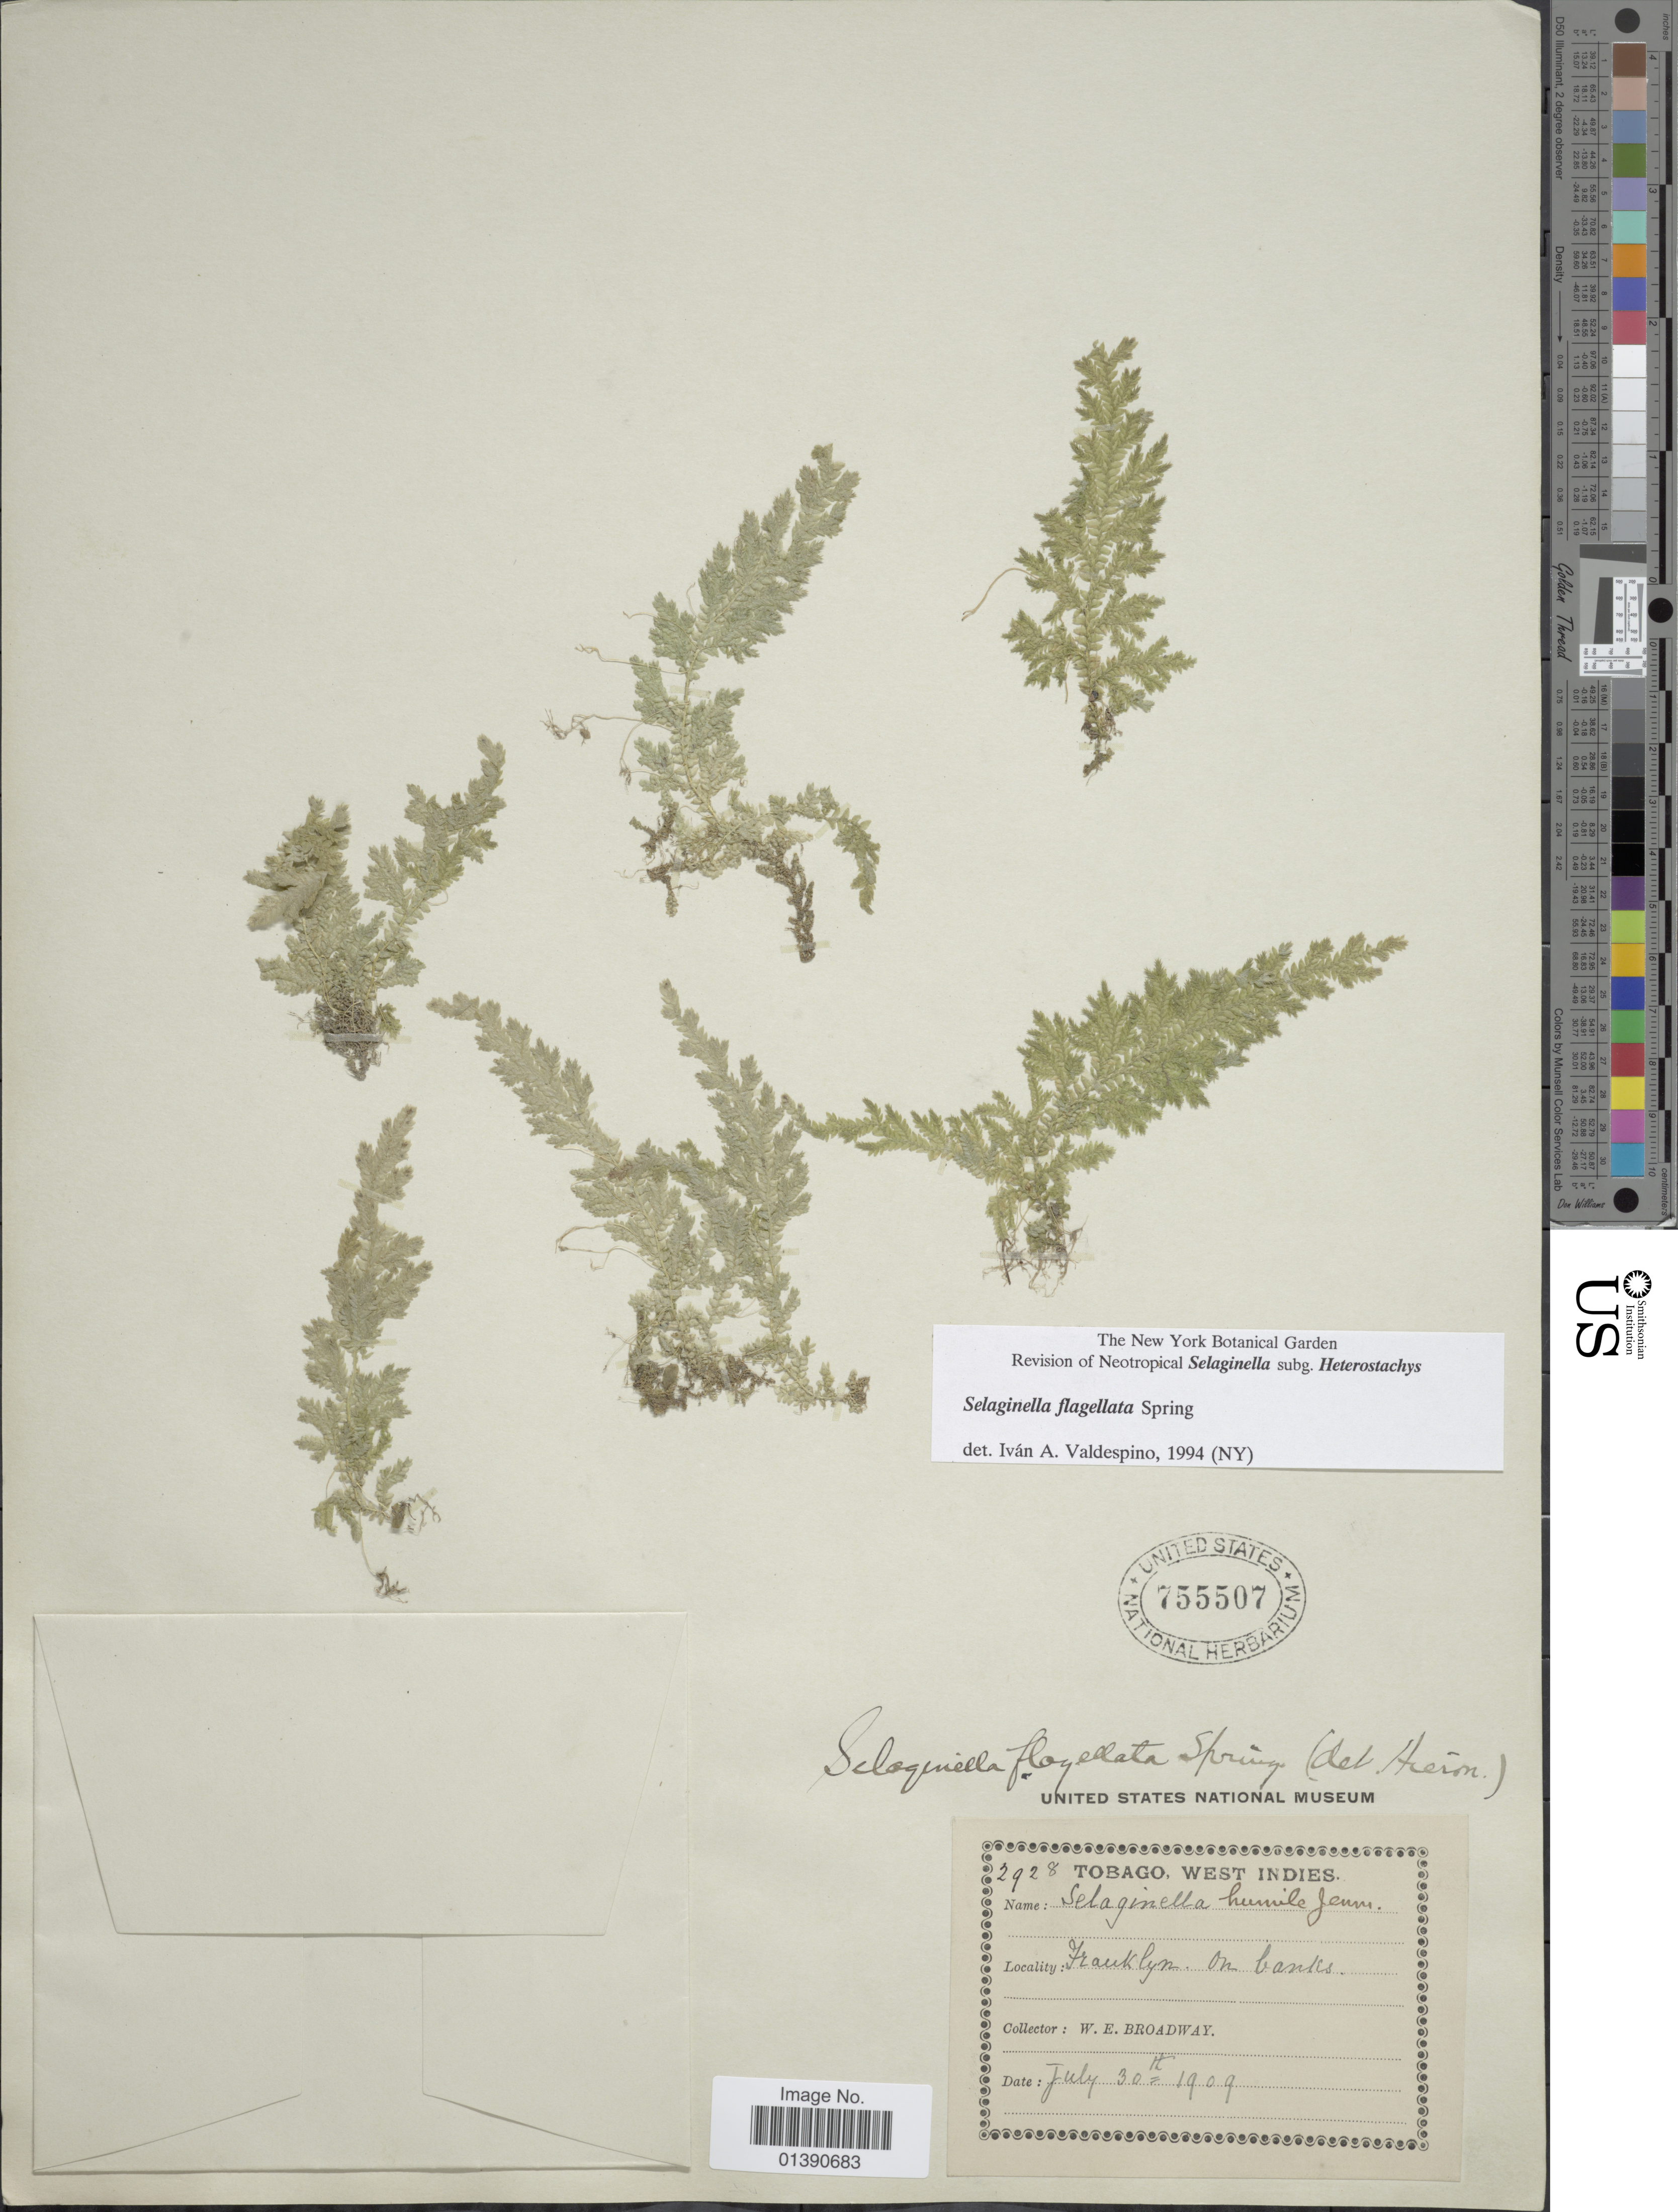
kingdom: Plantae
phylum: Tracheophyta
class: Lycopodiopsida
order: Selaginellales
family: Selaginellaceae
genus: Selaginella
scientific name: Selaginella flagellata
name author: Spring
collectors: W. E. Broadway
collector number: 2928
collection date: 1909-07-30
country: Trinidad and Tobago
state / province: Tobago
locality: West Indies, Franklyns, on banks.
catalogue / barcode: US 755507